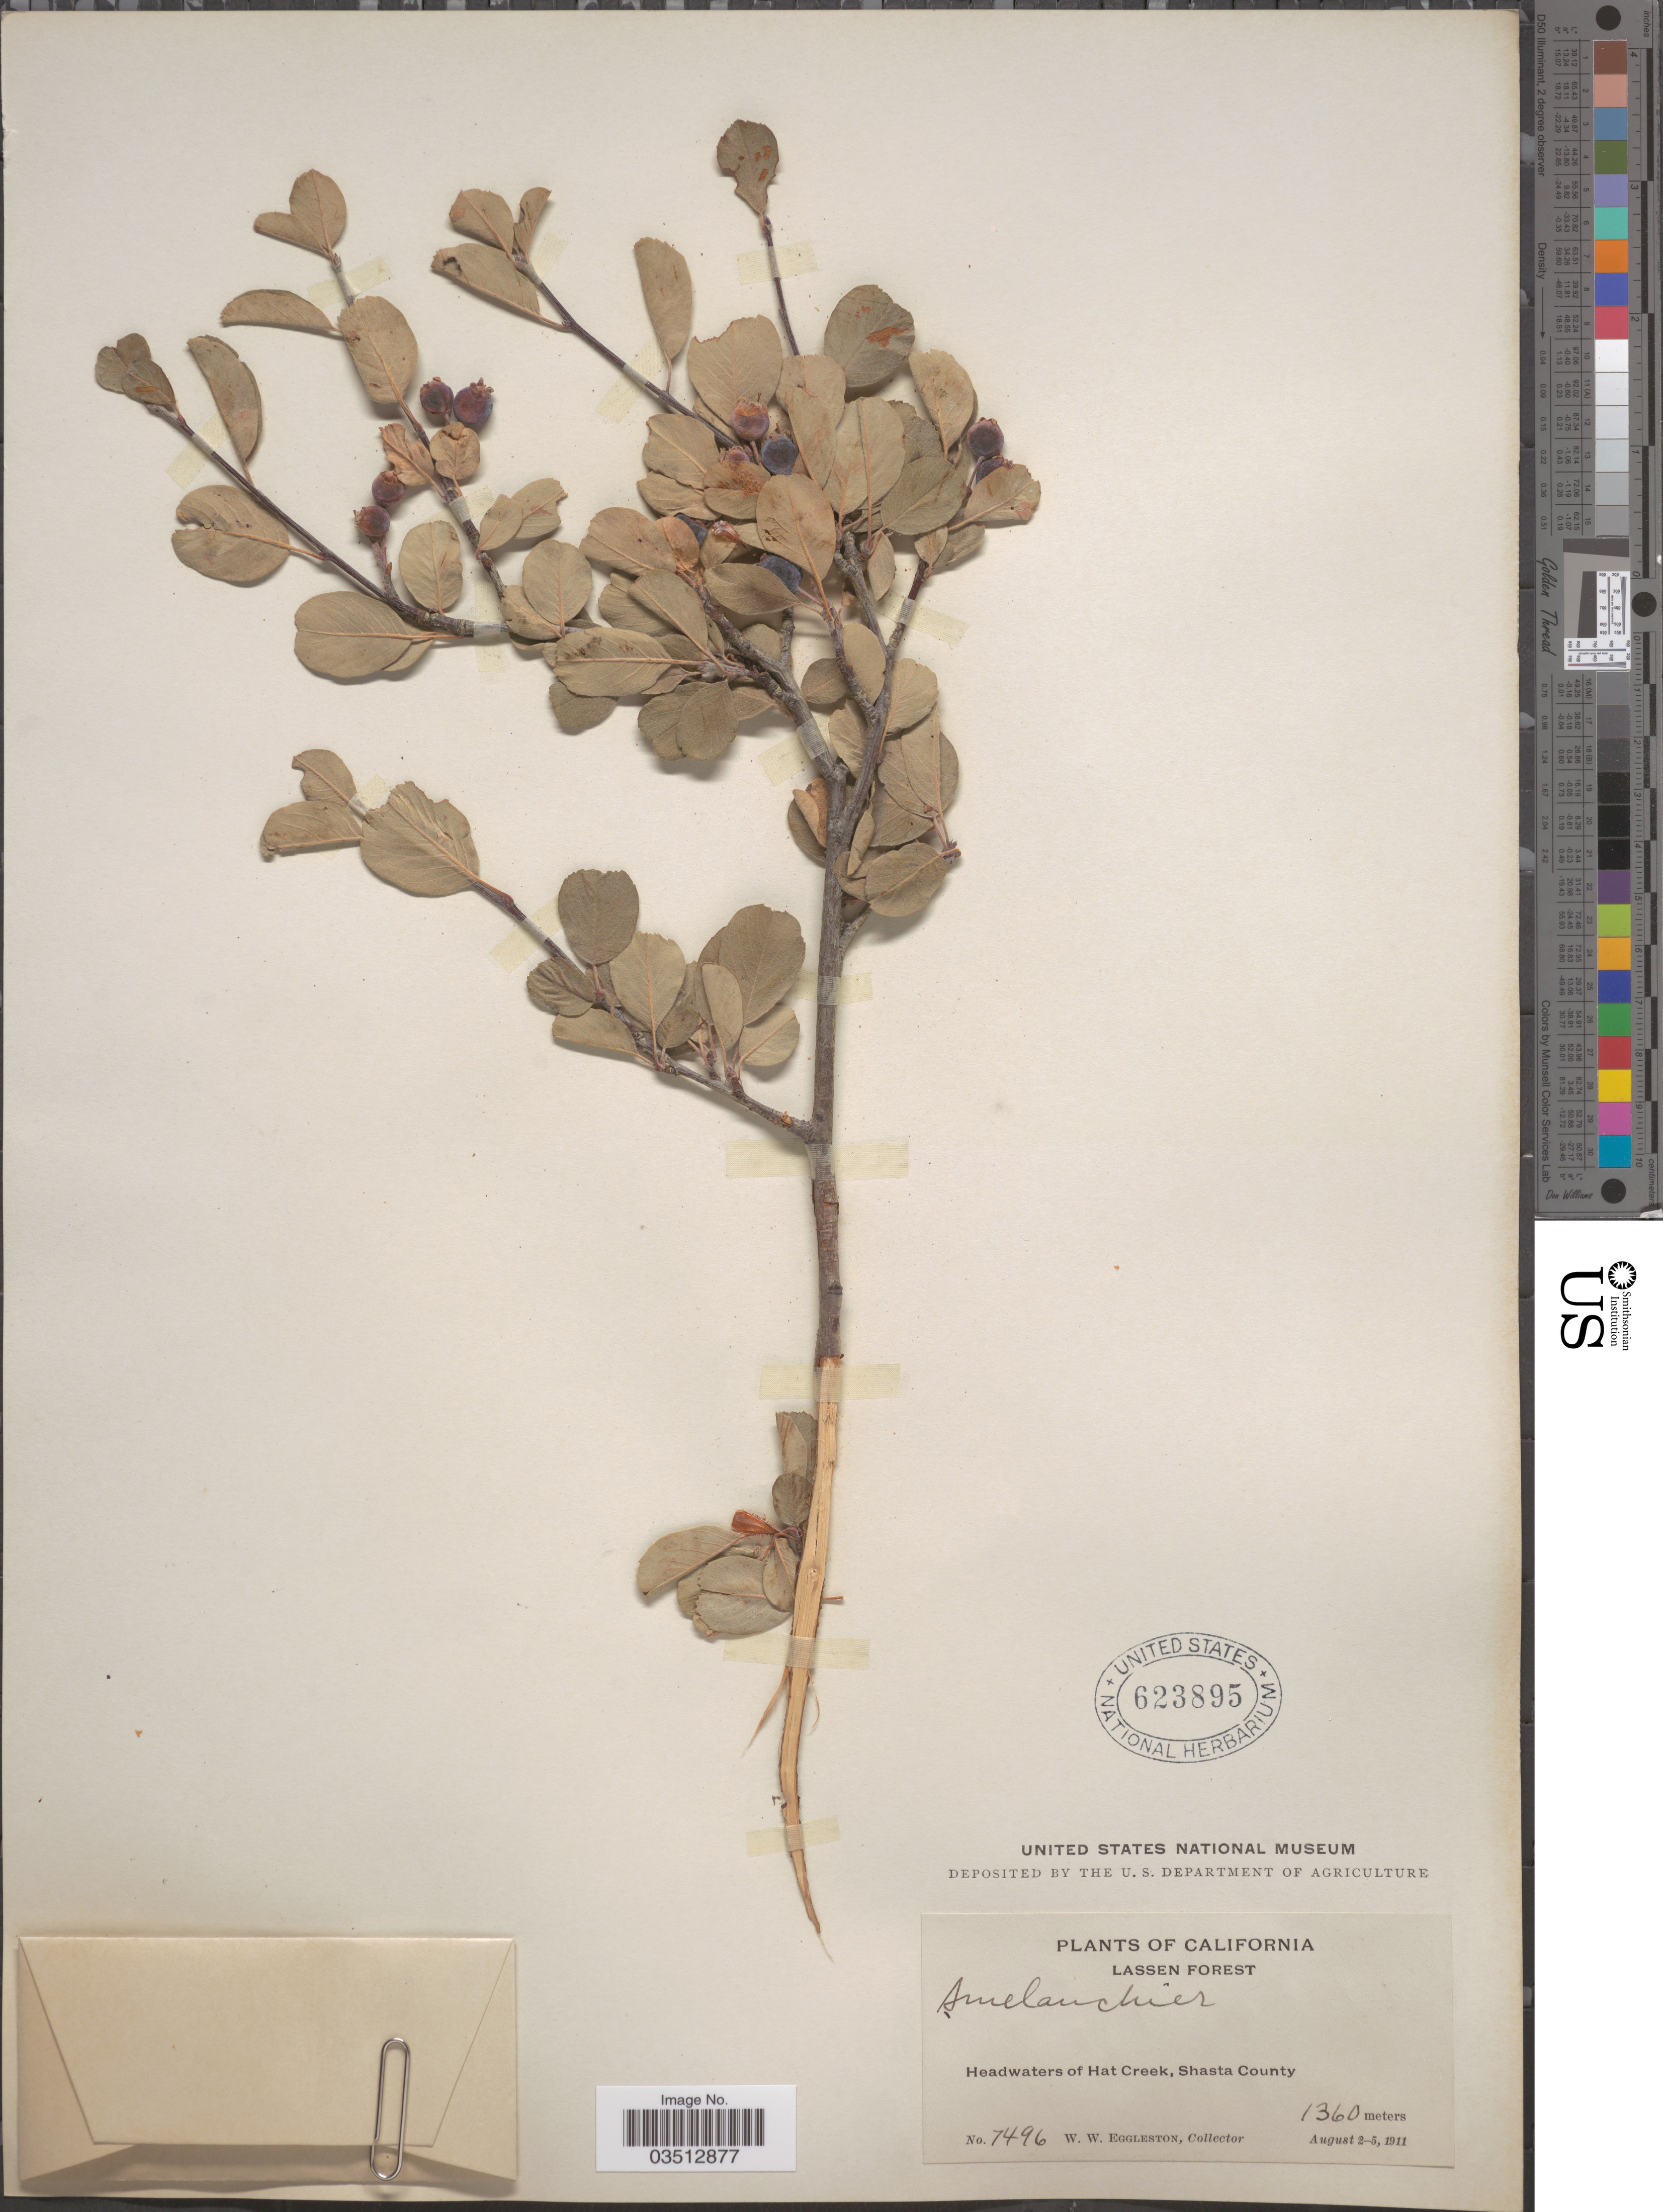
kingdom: Plantae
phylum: Tracheophyta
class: Magnoliopsida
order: Rosales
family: Rosaceae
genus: Amelanchier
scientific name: Amelanchier sp.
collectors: W. W. Eggleston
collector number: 7496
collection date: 1911-08-02/1911-08-05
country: United States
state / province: California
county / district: Shasta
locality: Lassen Forest. Headwaters of Hat Creek, Shasta County.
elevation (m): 1360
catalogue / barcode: US 623895